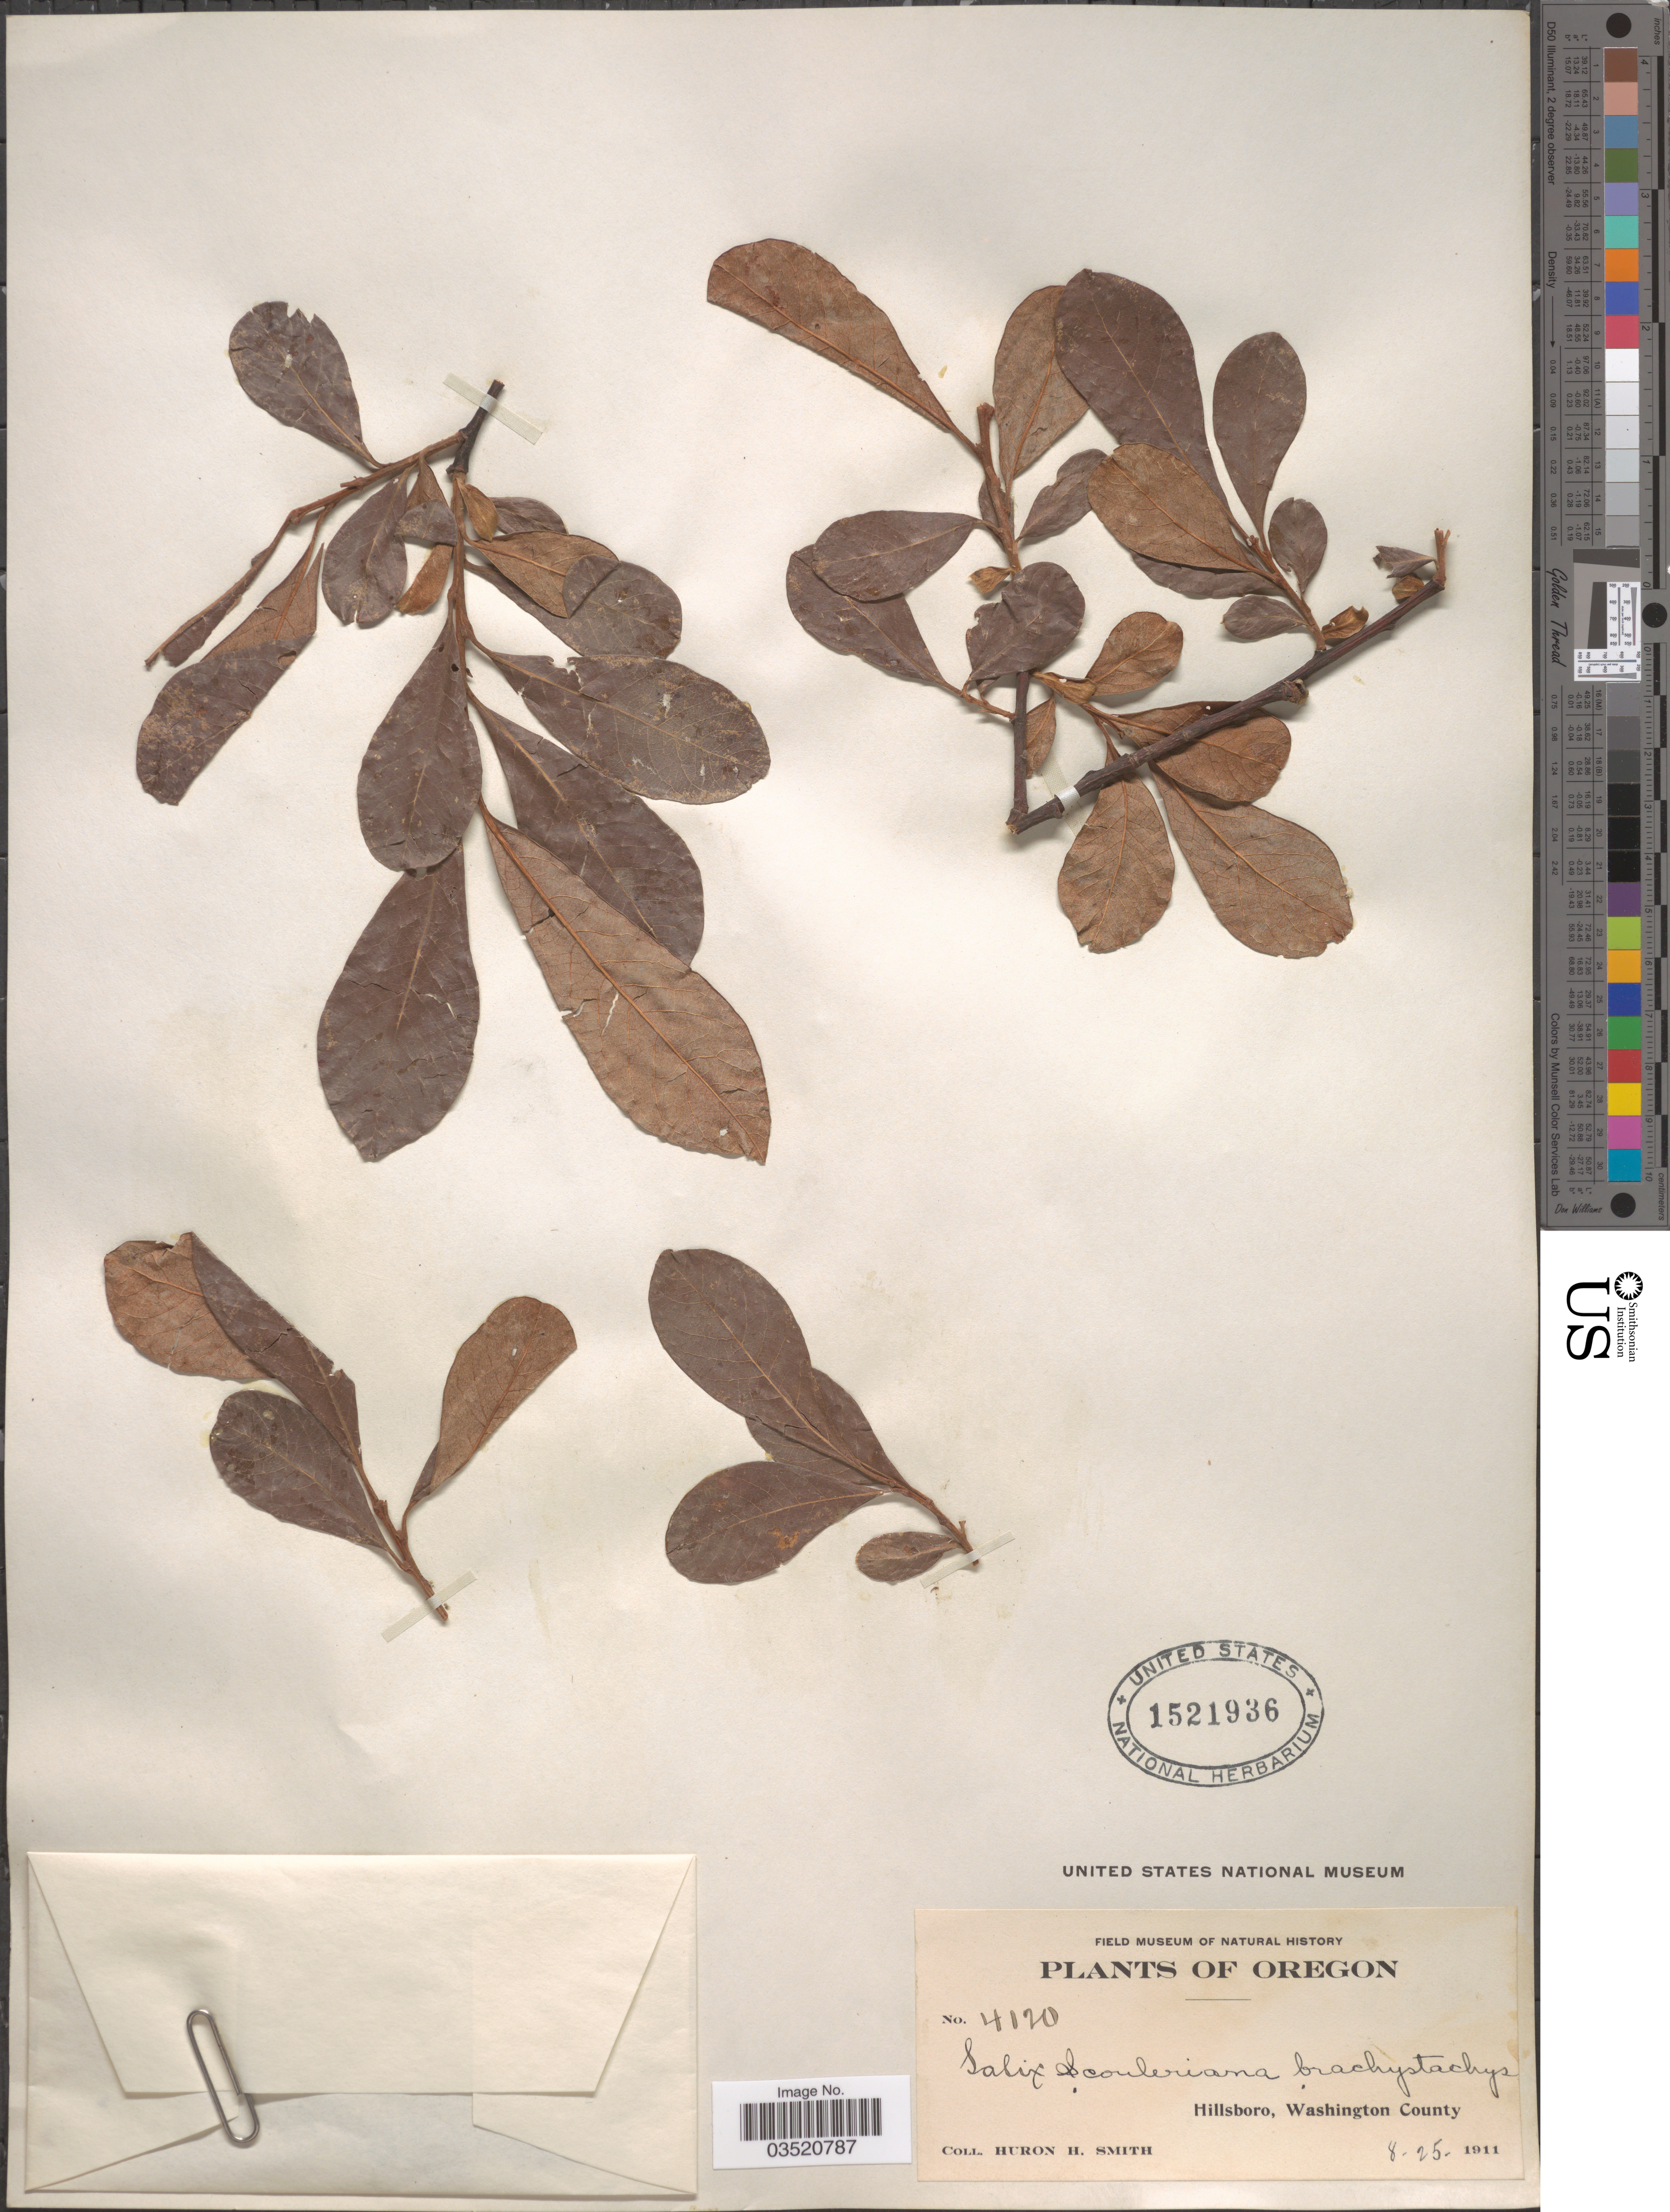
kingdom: Plantae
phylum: Tracheophyta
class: Magnoliopsida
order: Malpighiales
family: Salicaceae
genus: Salix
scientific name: Salix scouleriana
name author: Barratt ex Hook.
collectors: Huron H. Smith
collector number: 4120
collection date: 1911-08-25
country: United States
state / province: Oregon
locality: Hillsboro, Washington County.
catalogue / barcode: US 1521936